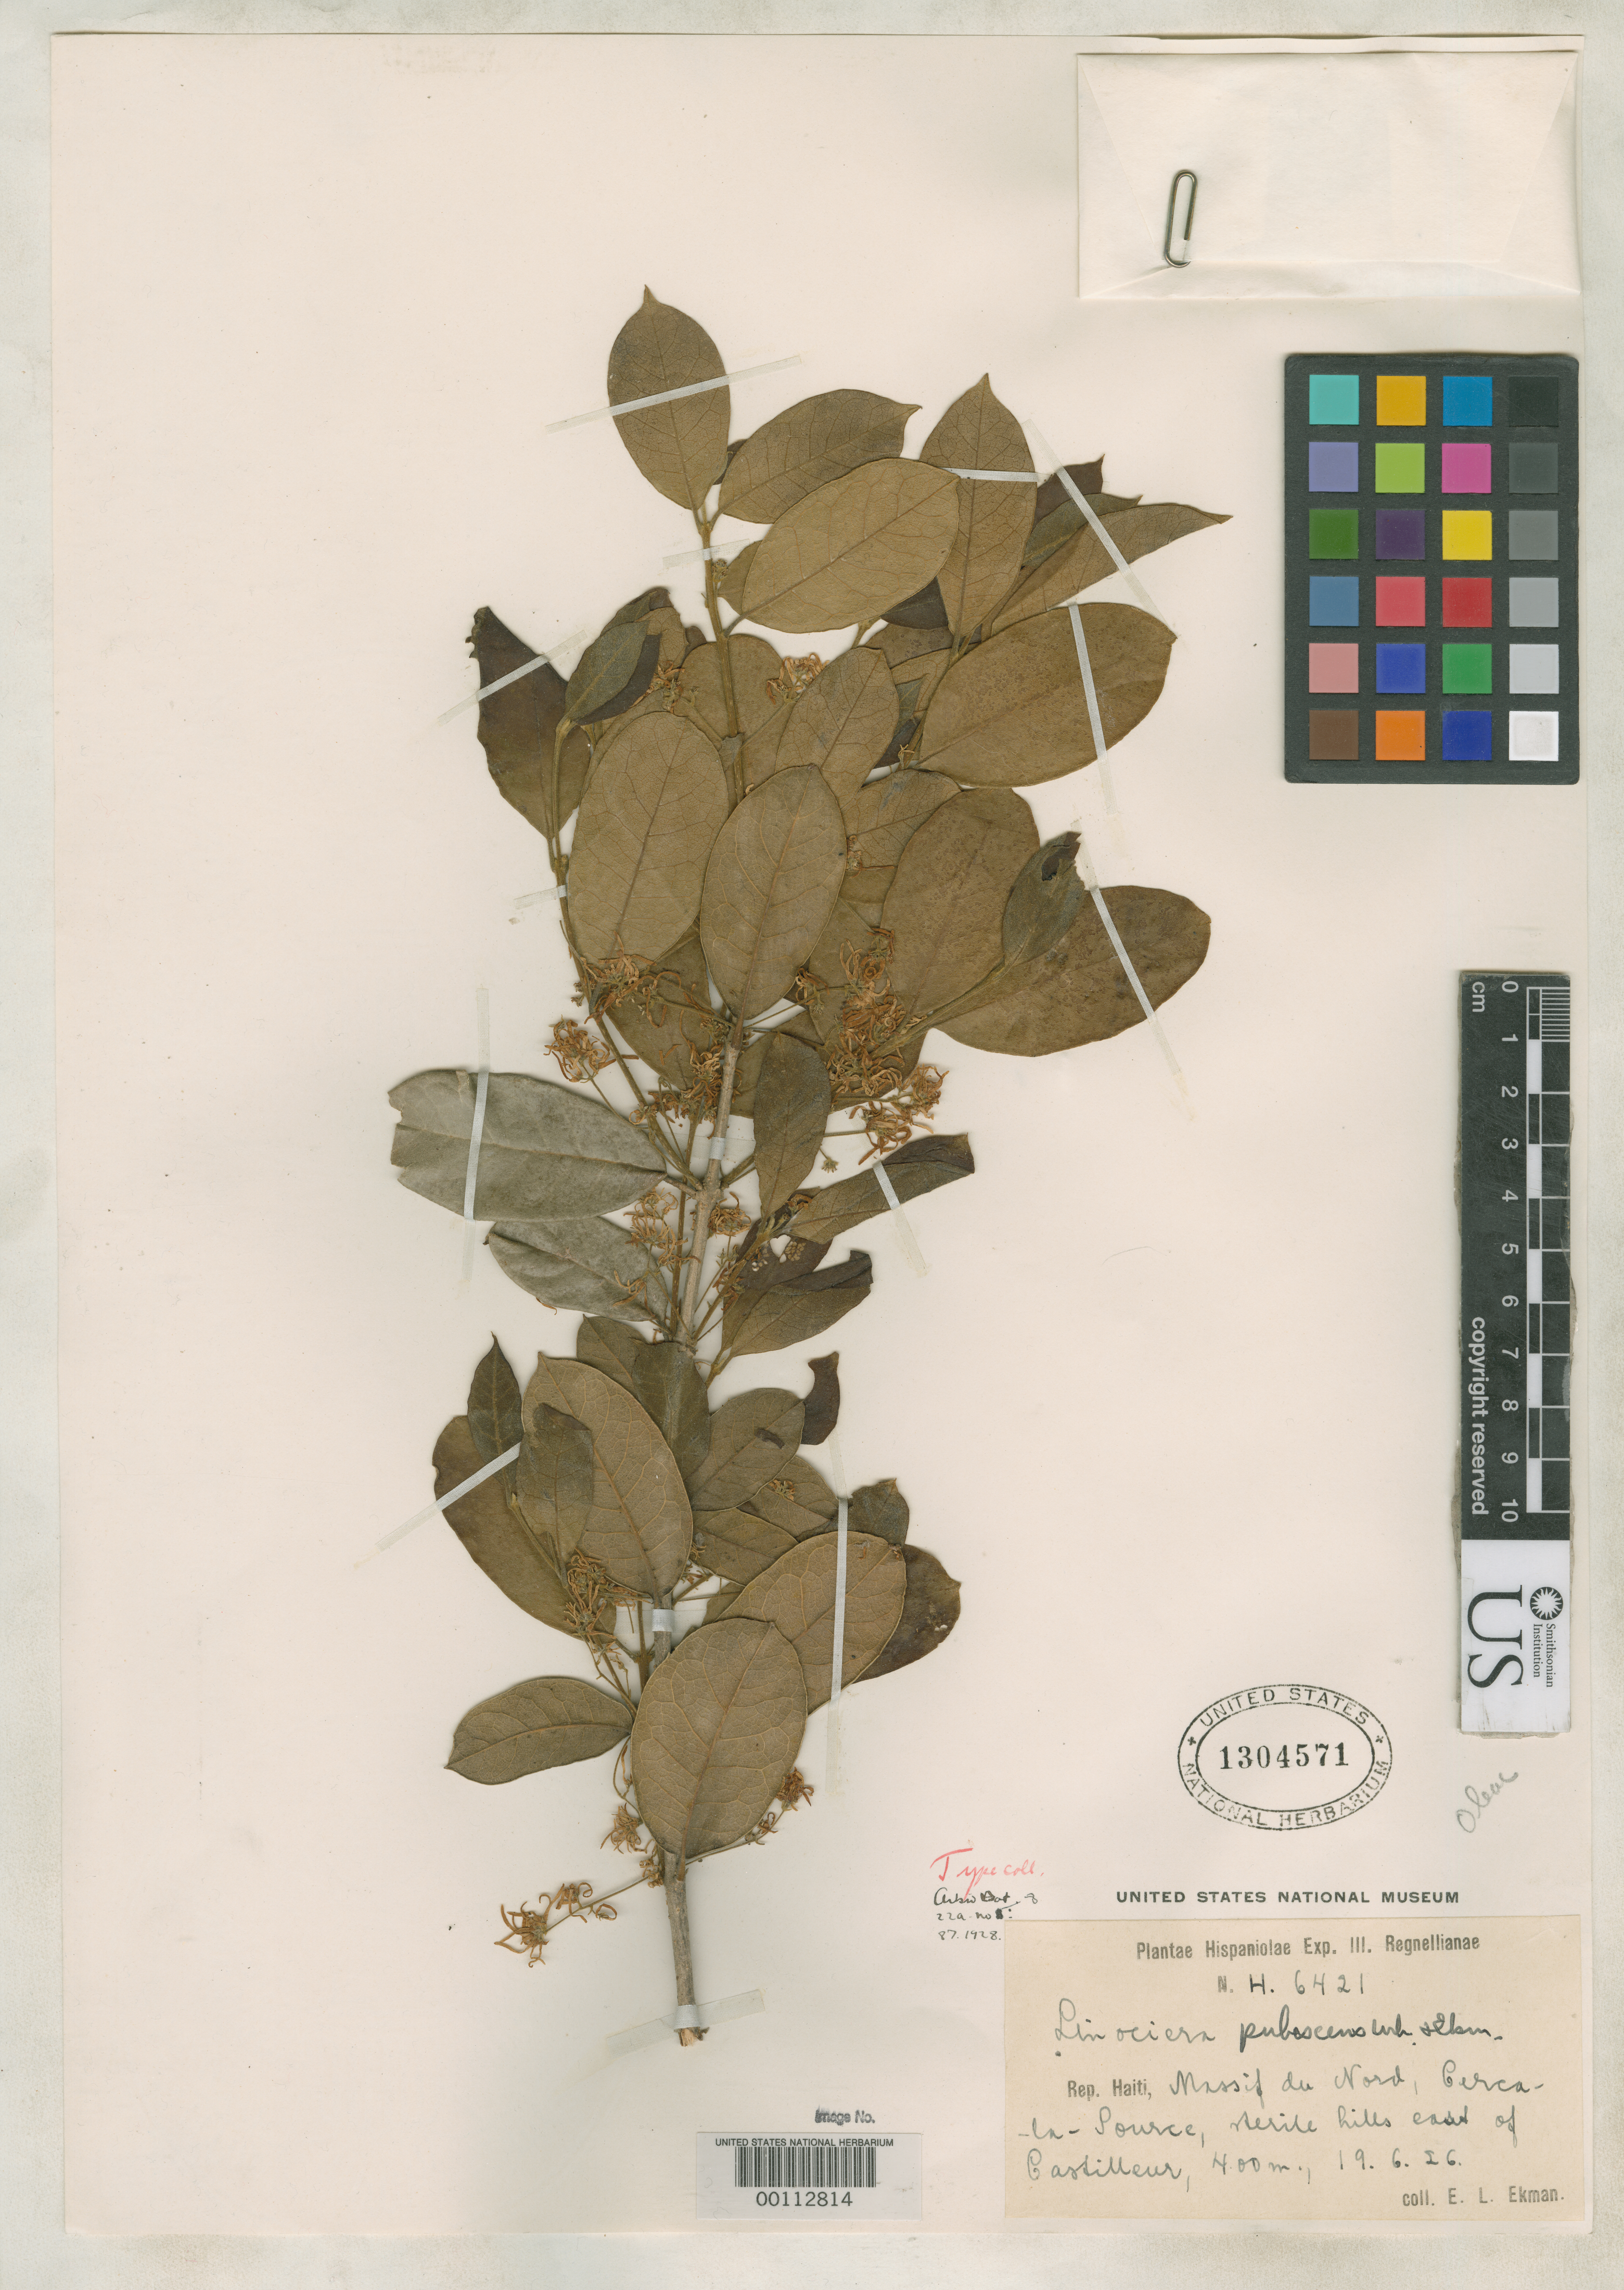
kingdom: Plantae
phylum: Tracheophyta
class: Magnoliopsida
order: Lamiales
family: Oleaceae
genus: Linociera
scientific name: Linociera pubescens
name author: Urb. & Ekman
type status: Isotype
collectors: E. L. Ekman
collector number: H 6421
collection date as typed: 19 Jun 1926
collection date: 1926-06-19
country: Haiti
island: Hispaniola Island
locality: Massid du Nord, prope Cerca La Source.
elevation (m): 400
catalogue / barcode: US 1304571